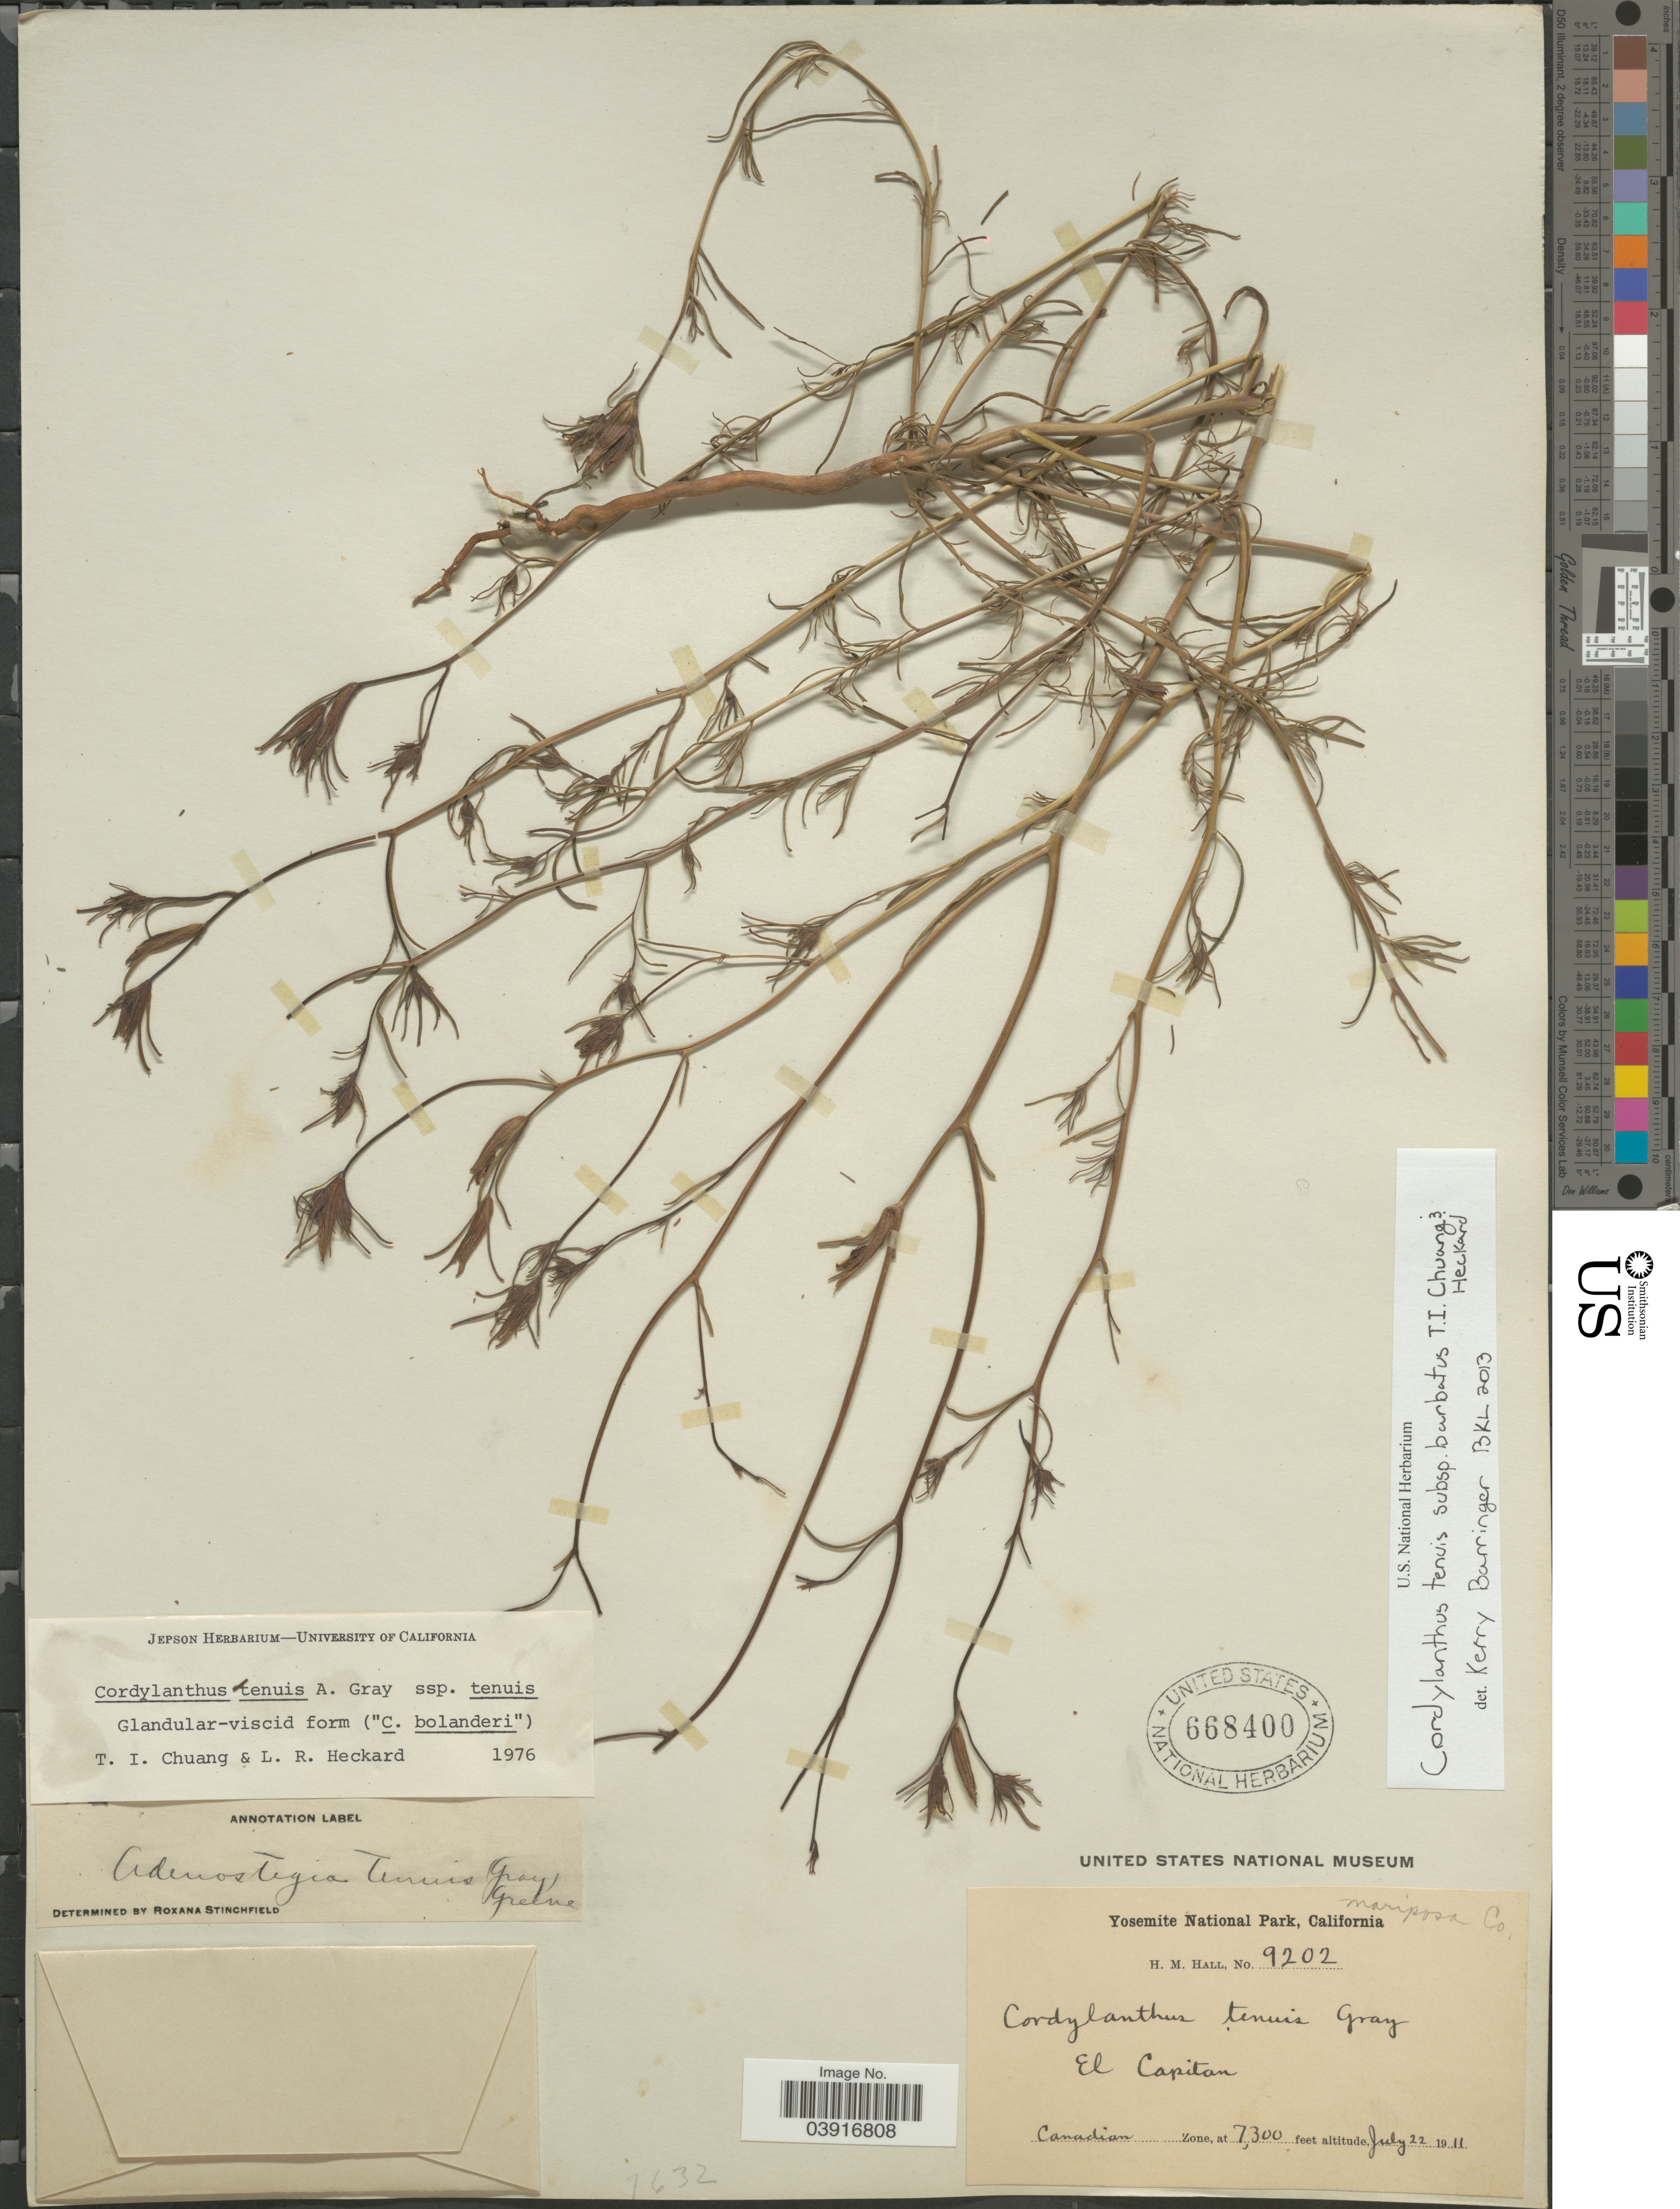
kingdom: Plantae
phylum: Tracheophyta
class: Magnoliopsida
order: Lamiales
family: Orobanchaceae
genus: Cordylanthus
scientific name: Cordylanthus tenuis subsp. barbatus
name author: T.I. Chuang & Heckard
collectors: H. M. Hall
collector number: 9202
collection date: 1911-07-22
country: United States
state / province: California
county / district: Mariposa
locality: Yosemite National Park. Mariposa Co. El Capitan. Canadian Zone.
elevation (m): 2225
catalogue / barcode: US 668400